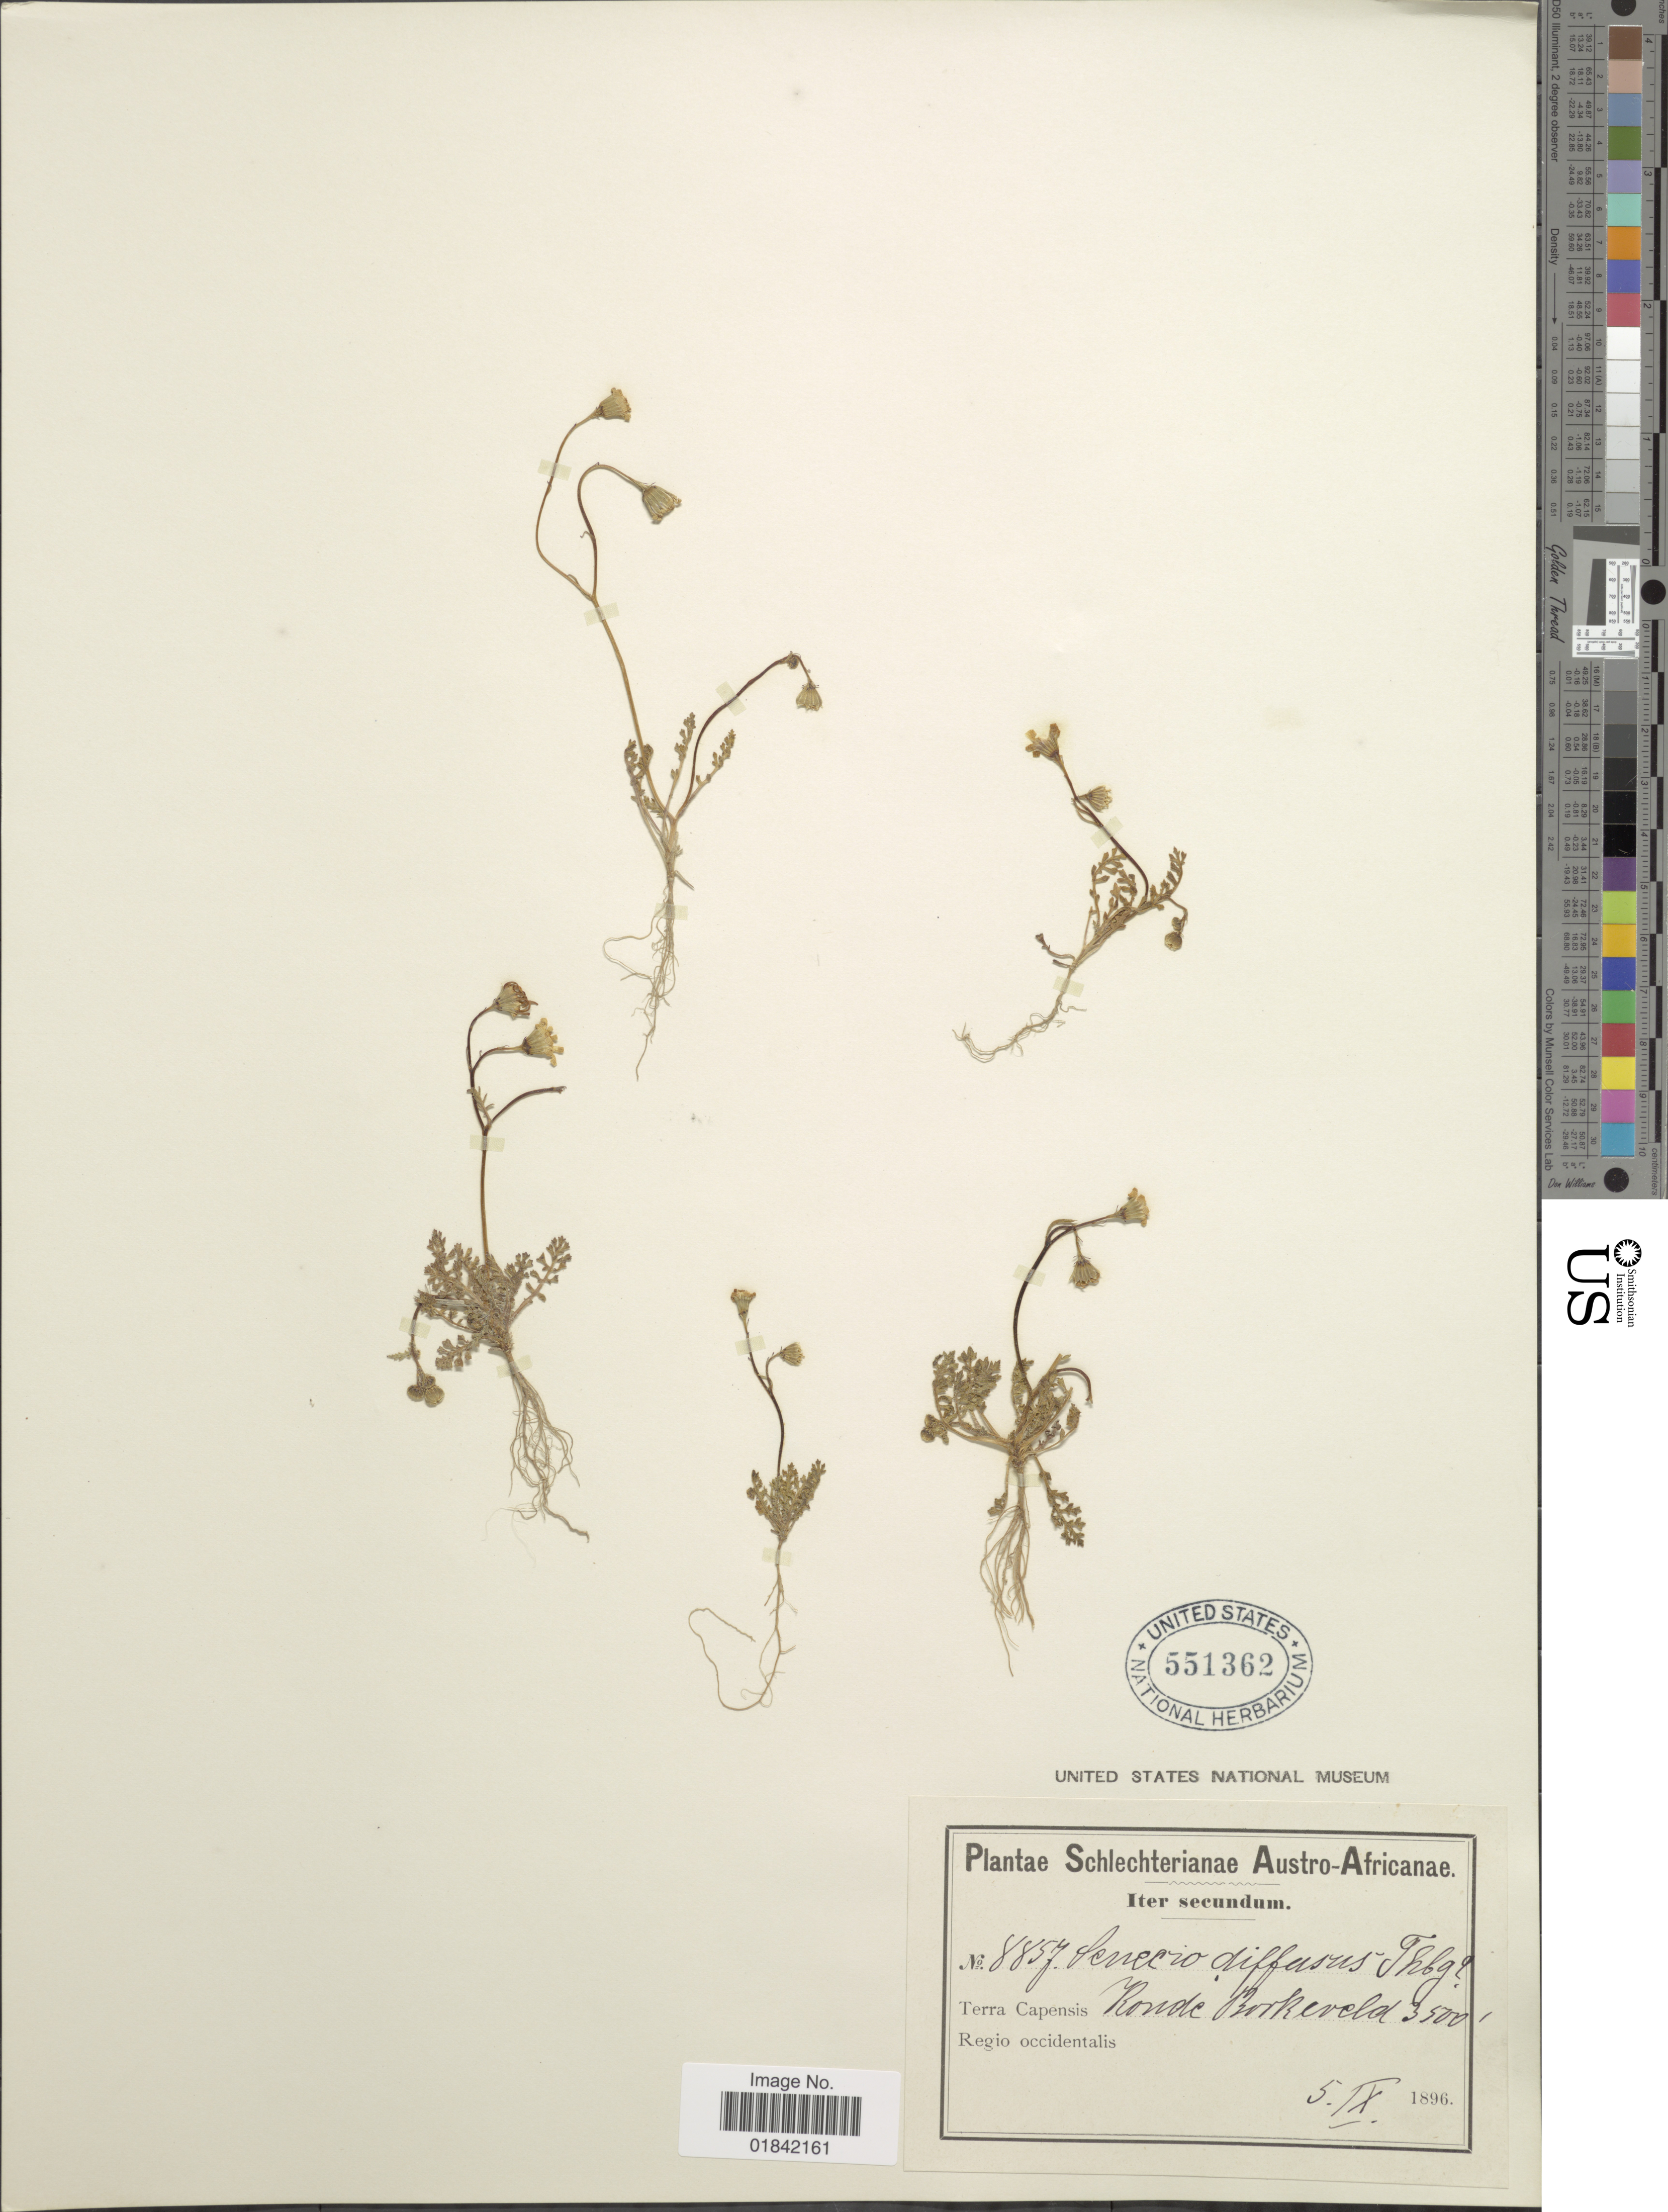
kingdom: Plantae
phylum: Tracheophyta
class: Magnoliopsida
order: Asterales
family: Asteraceae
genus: Senecio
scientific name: Senecio diffusus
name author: L. f.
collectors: F. R. R. Schlechter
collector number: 8857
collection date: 1896-09-05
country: South Africa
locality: Austro-Africanae, Terra Capensis, Ronde Borkeveld, Regio occidentalis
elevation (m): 1067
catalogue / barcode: US 551362